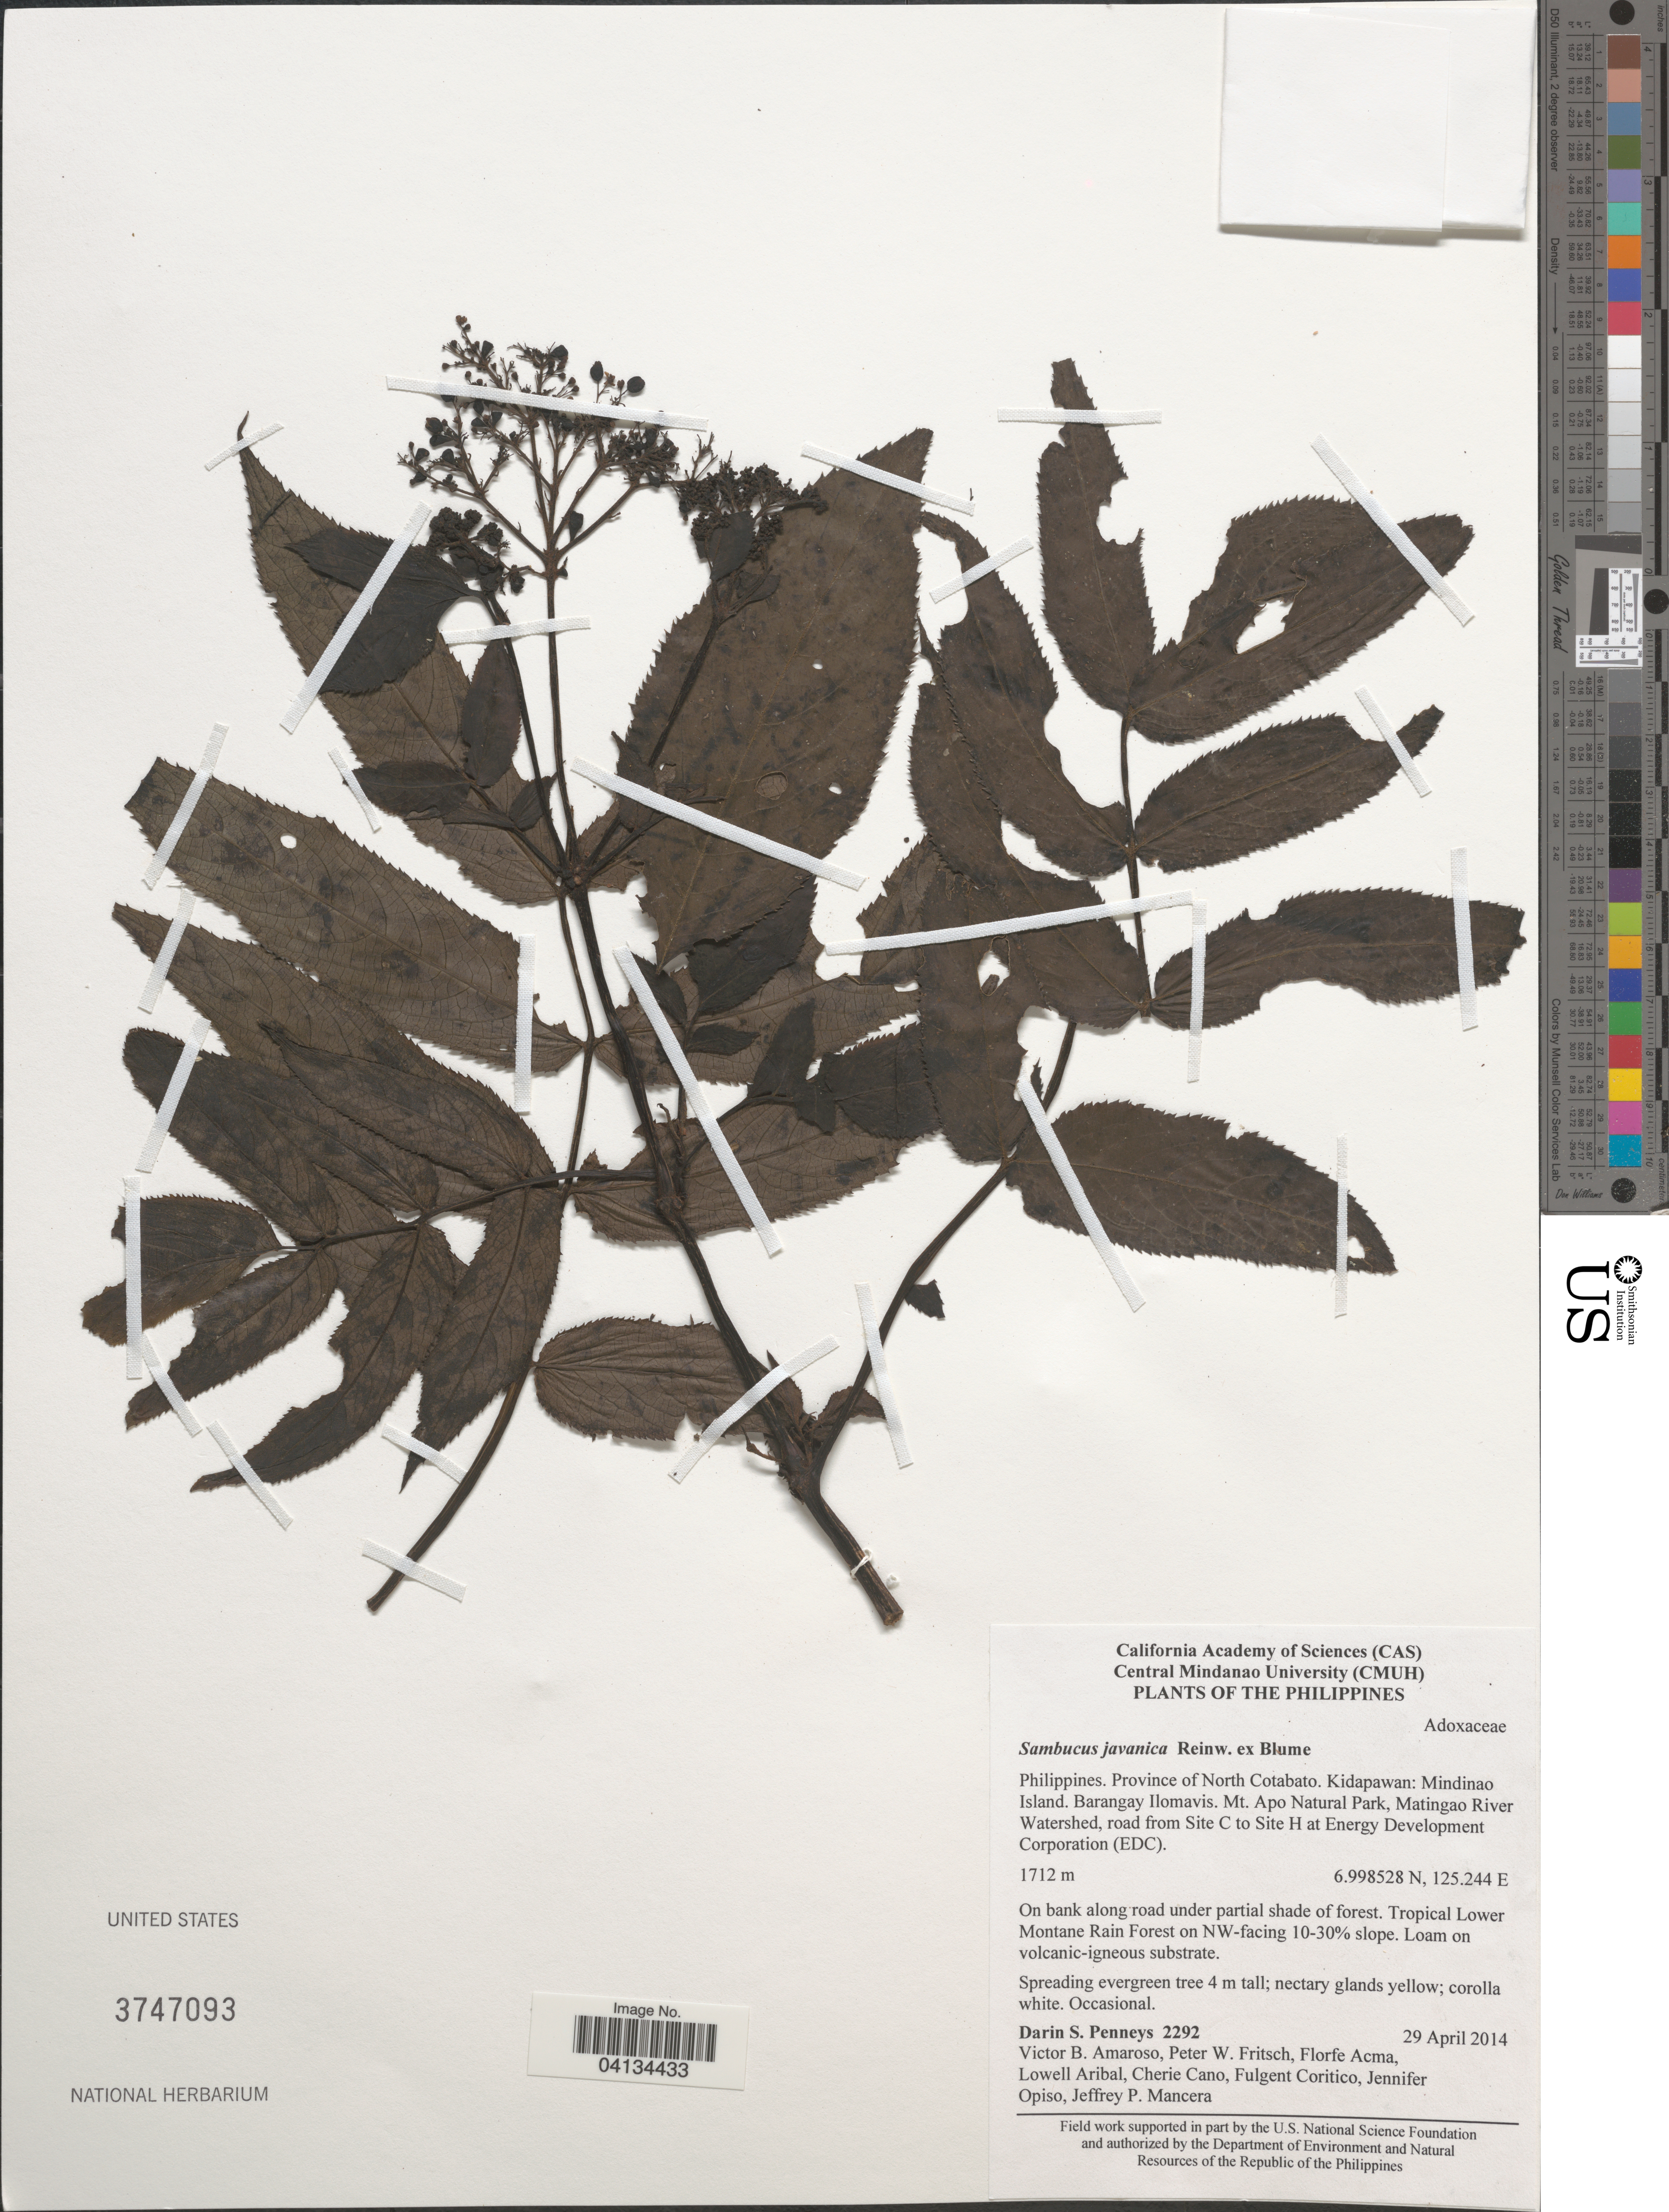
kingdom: Plantae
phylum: Tracheophyta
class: Magnoliopsida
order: Dipsacales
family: Viburnaceae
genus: Sambucus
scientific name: Sambucus javanica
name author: Blume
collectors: D. S. Penneys, V. Amoroso, P. W. Fritsch, F. Acma & et al.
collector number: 2292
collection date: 2014-04-29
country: Philippines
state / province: Soccsksargen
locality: Province of North Cotabato. Kidapawan: Mindinao Island. Barangay Ilomavis. Mt. Apo Natural Park, Matingao River Watershed, road from Site C to Site H at Energy Development Corporation (EDC). Tropical Lower Montane Rain Forest on NW-facing 10-30% slope.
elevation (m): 1712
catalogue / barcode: US 3747093